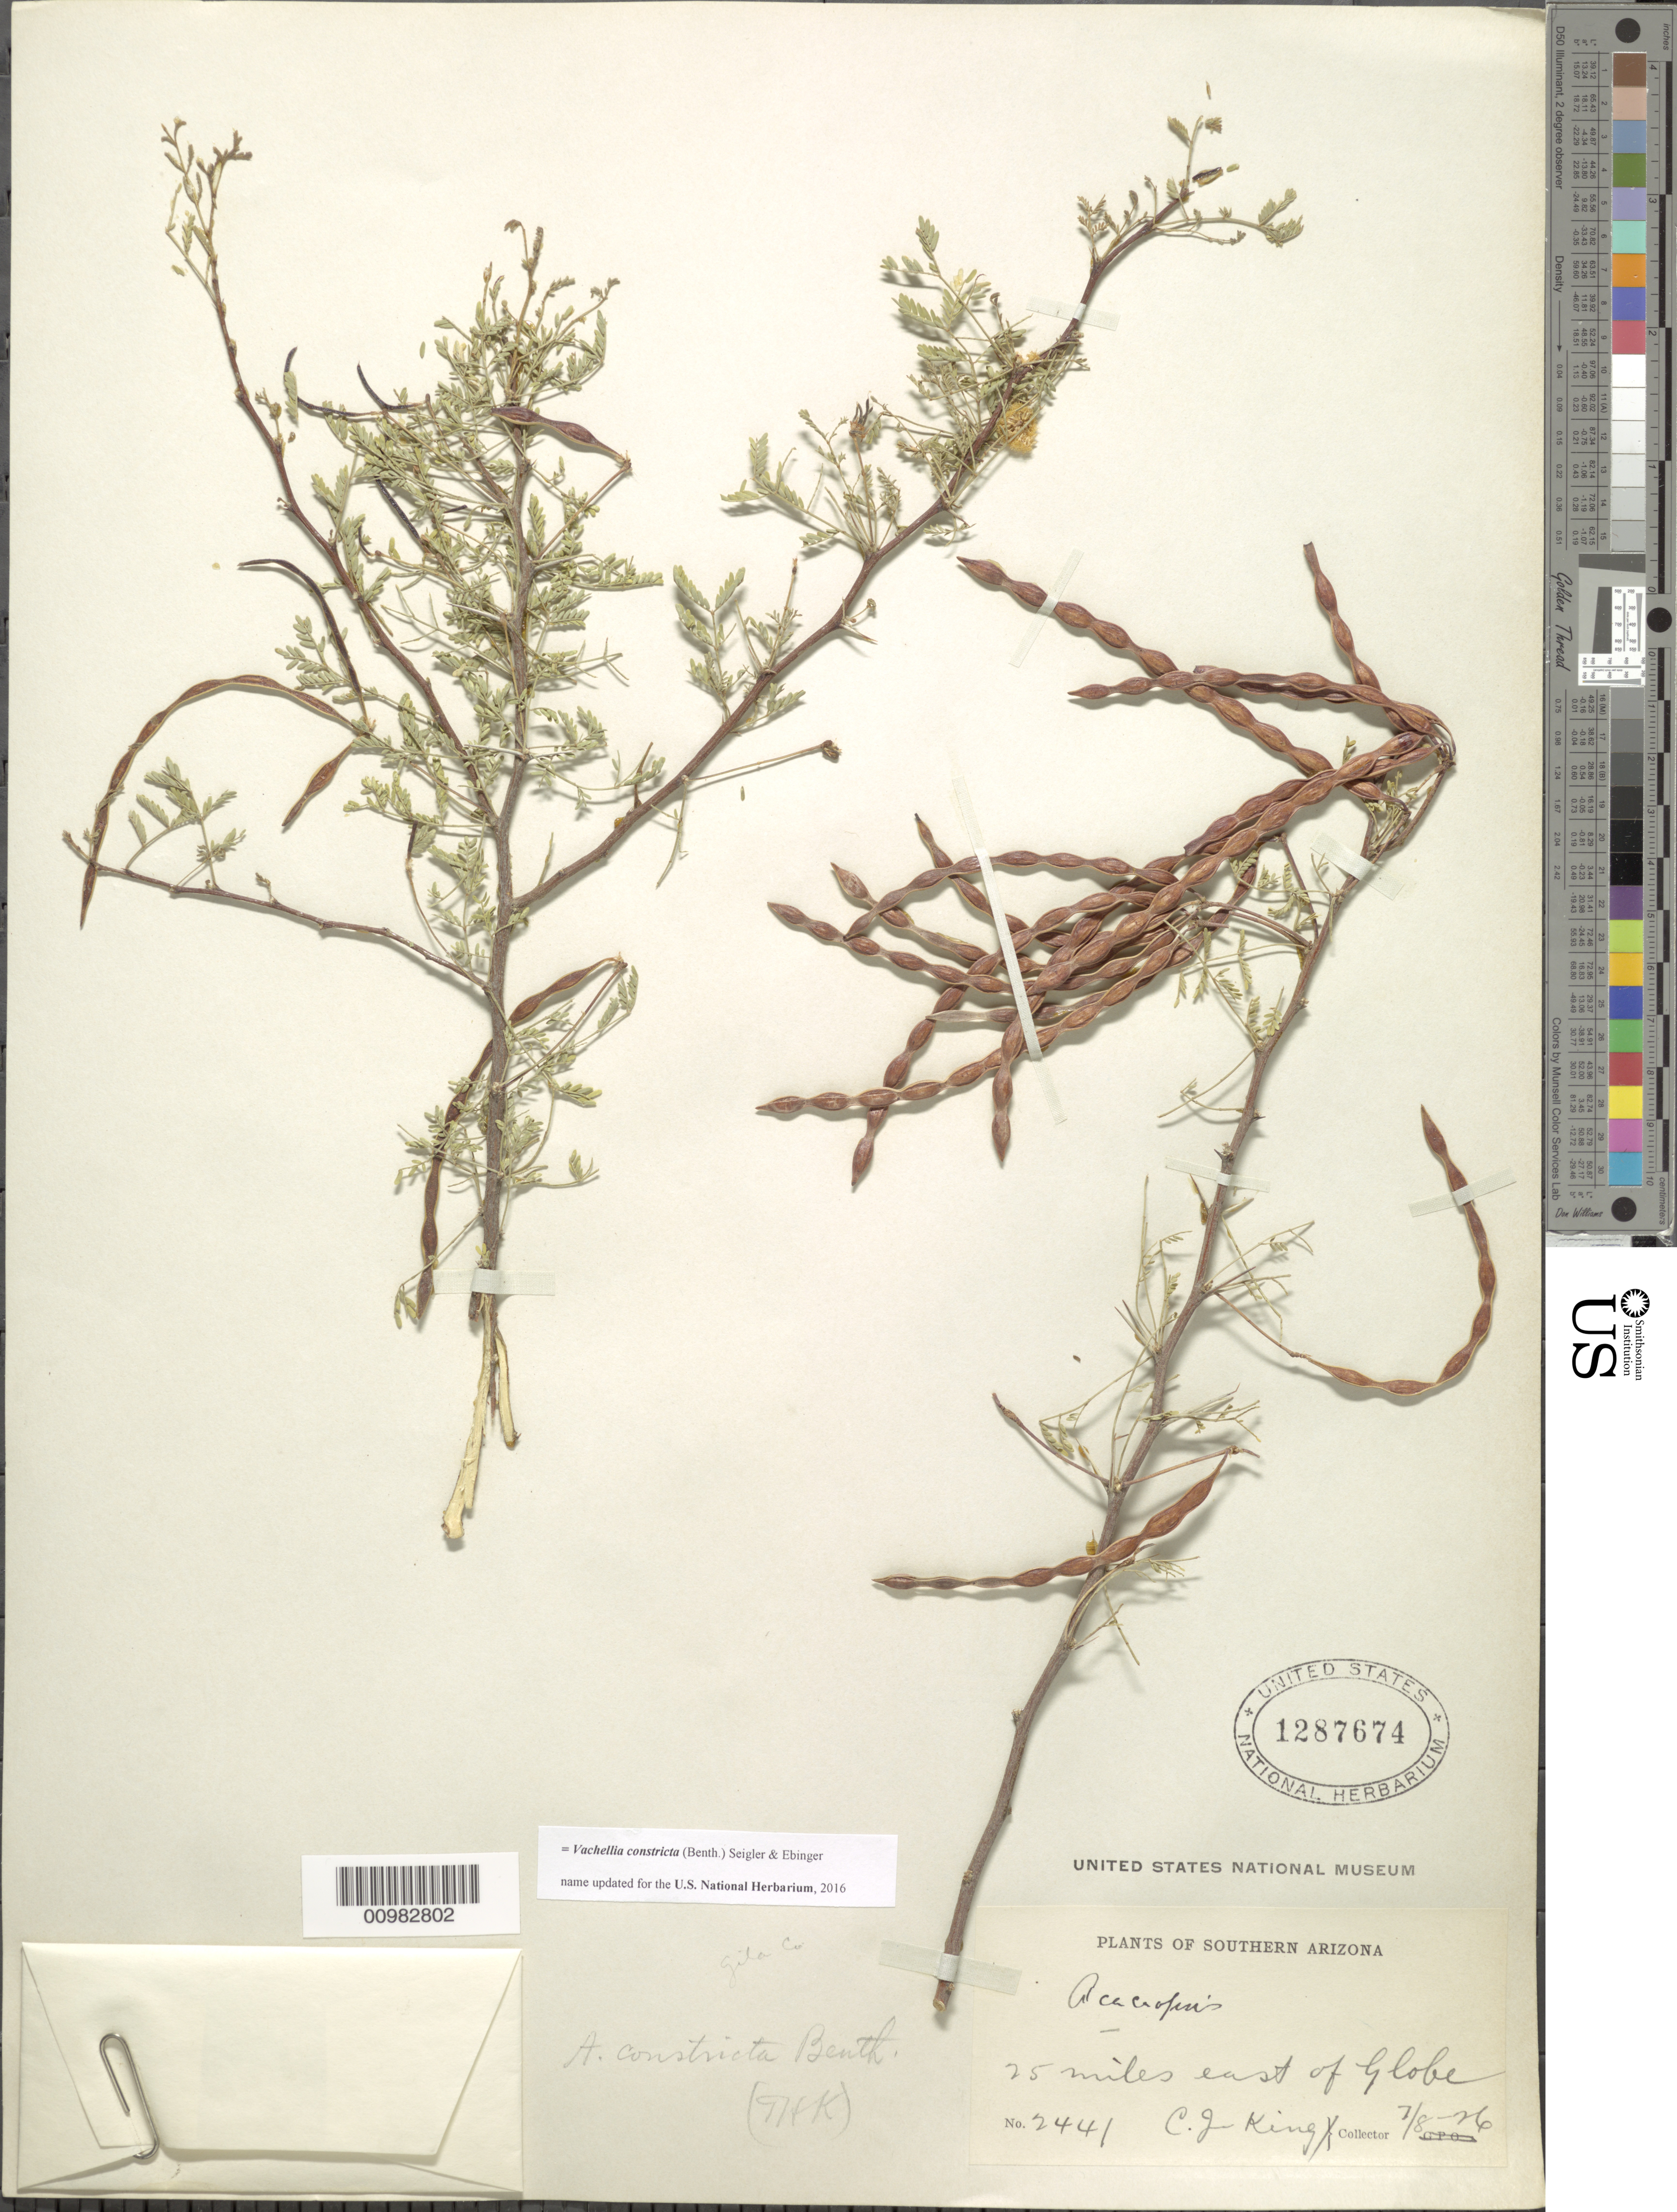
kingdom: Plantae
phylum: Tracheophyta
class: Magnoliopsida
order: Fabales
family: Fabaceae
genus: Vachellia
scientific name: Vachellia constricta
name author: (Benth.) Seigler & Ebinger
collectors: C. J. King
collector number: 2441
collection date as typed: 08 Jul 1926 or 07 Aug 1926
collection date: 1926-07-08/1926-08-07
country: United States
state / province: Arizona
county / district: Gila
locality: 25 miles E of Globe.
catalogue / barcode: US 1287674